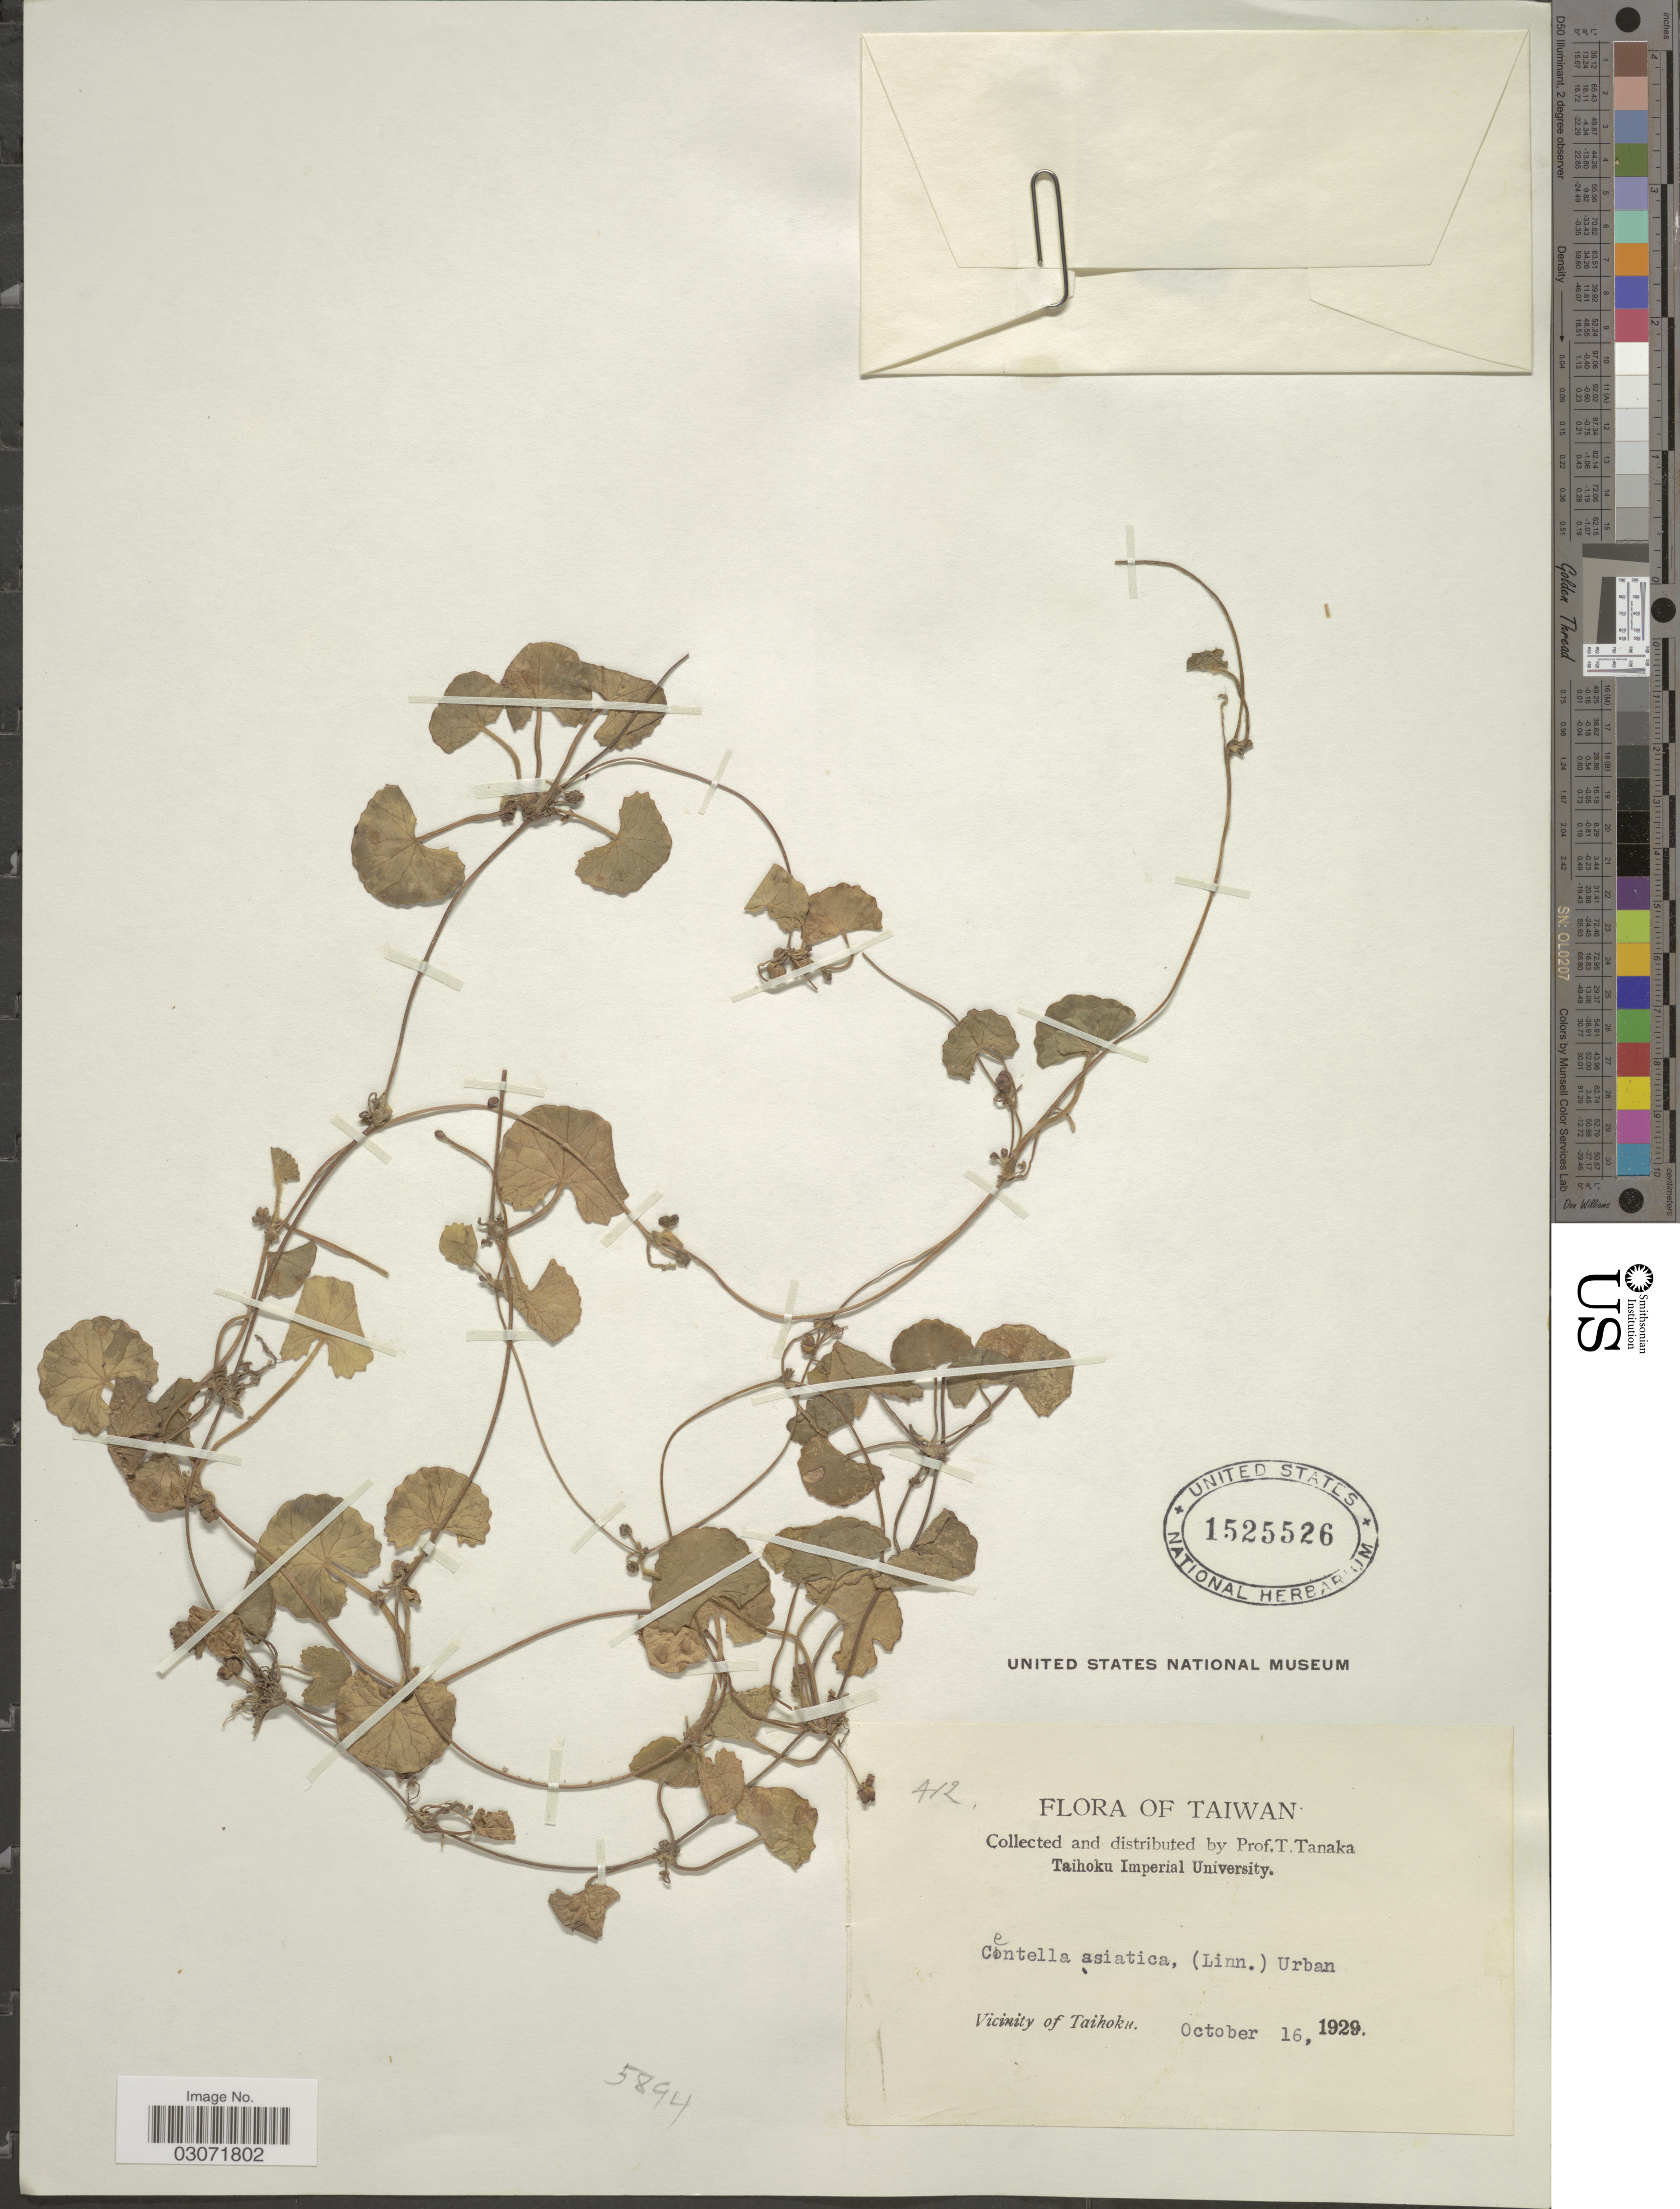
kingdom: Plantae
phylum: Tracheophyta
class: Magnoliopsida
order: Apiales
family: Apiaceae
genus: Centella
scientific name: Centella asiatica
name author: (L.) Urb.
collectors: T. Tanaka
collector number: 412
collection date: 1929-10-16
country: Taiwan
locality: Vicinity of Taihoku.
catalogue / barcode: US 1525526